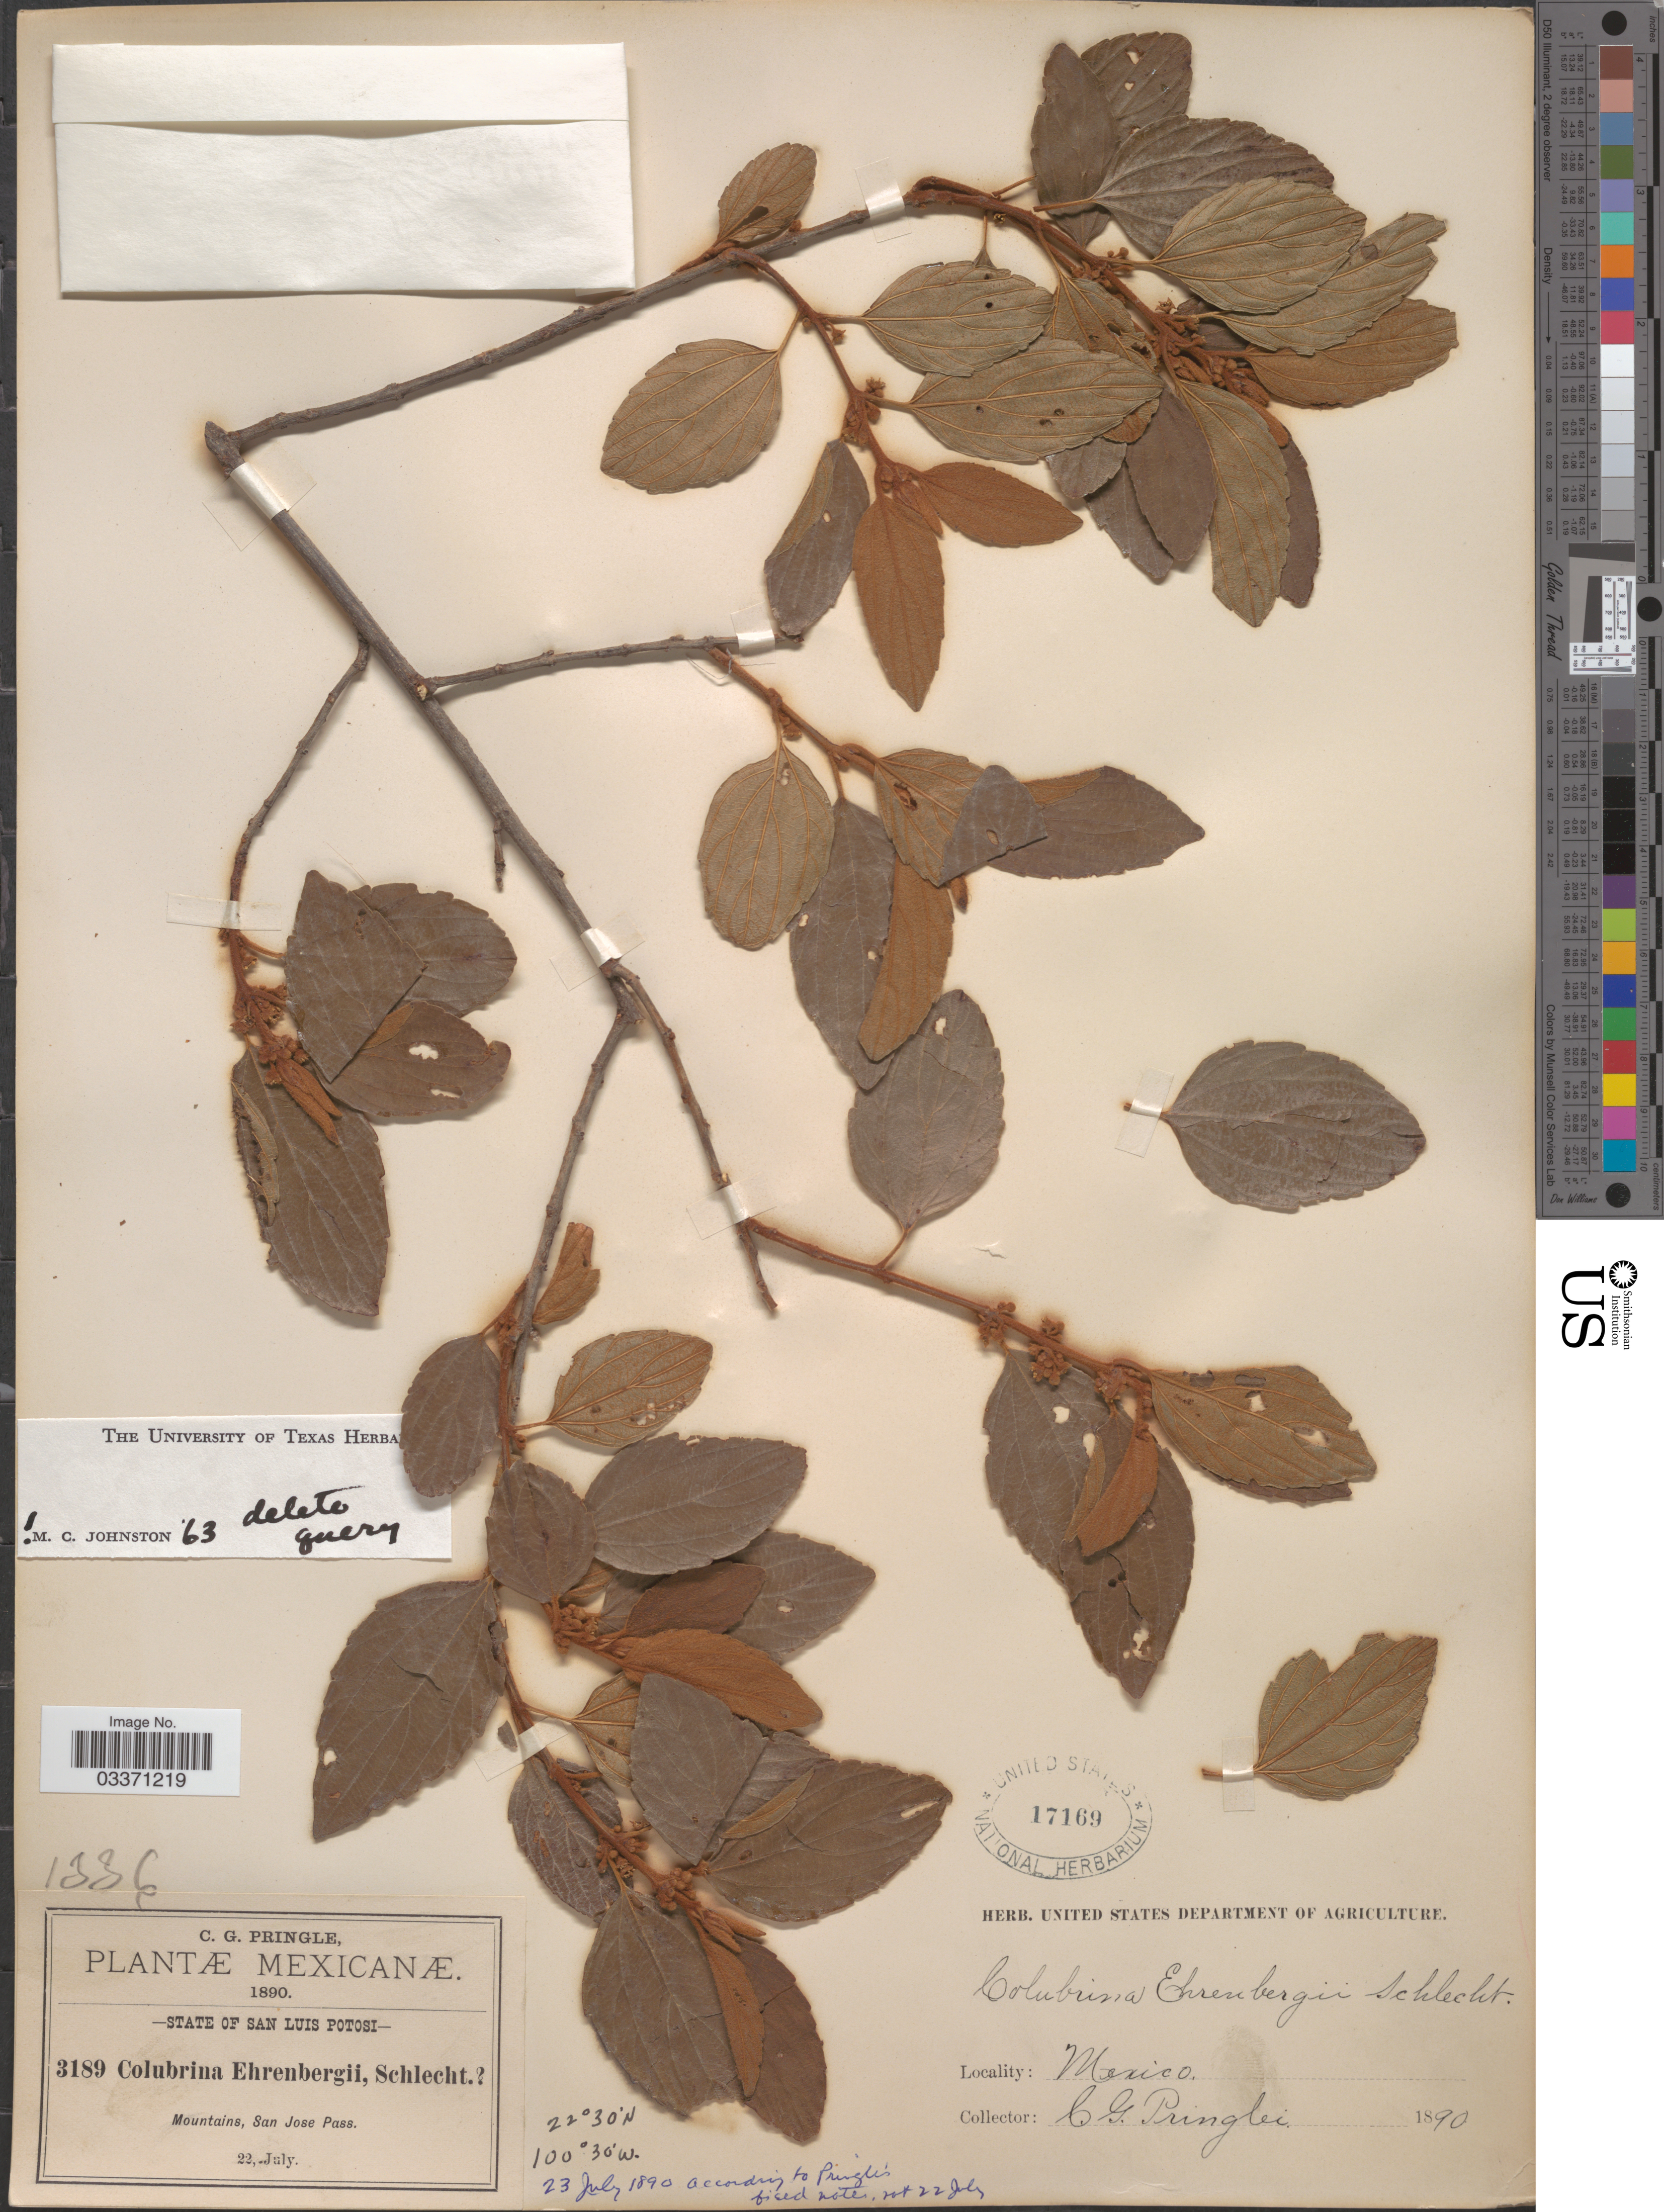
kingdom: Plantae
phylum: Tracheophyta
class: Magnoliopsida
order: Rosales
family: Rhamnaceae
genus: Colubrina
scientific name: Colubrina ehrenbergii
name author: Schltdl.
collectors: C. G. Pringle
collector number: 3189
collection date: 1890-07-22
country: Mexico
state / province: San Luis Potosí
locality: Mountains, San Jose Pass.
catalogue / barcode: US 17169